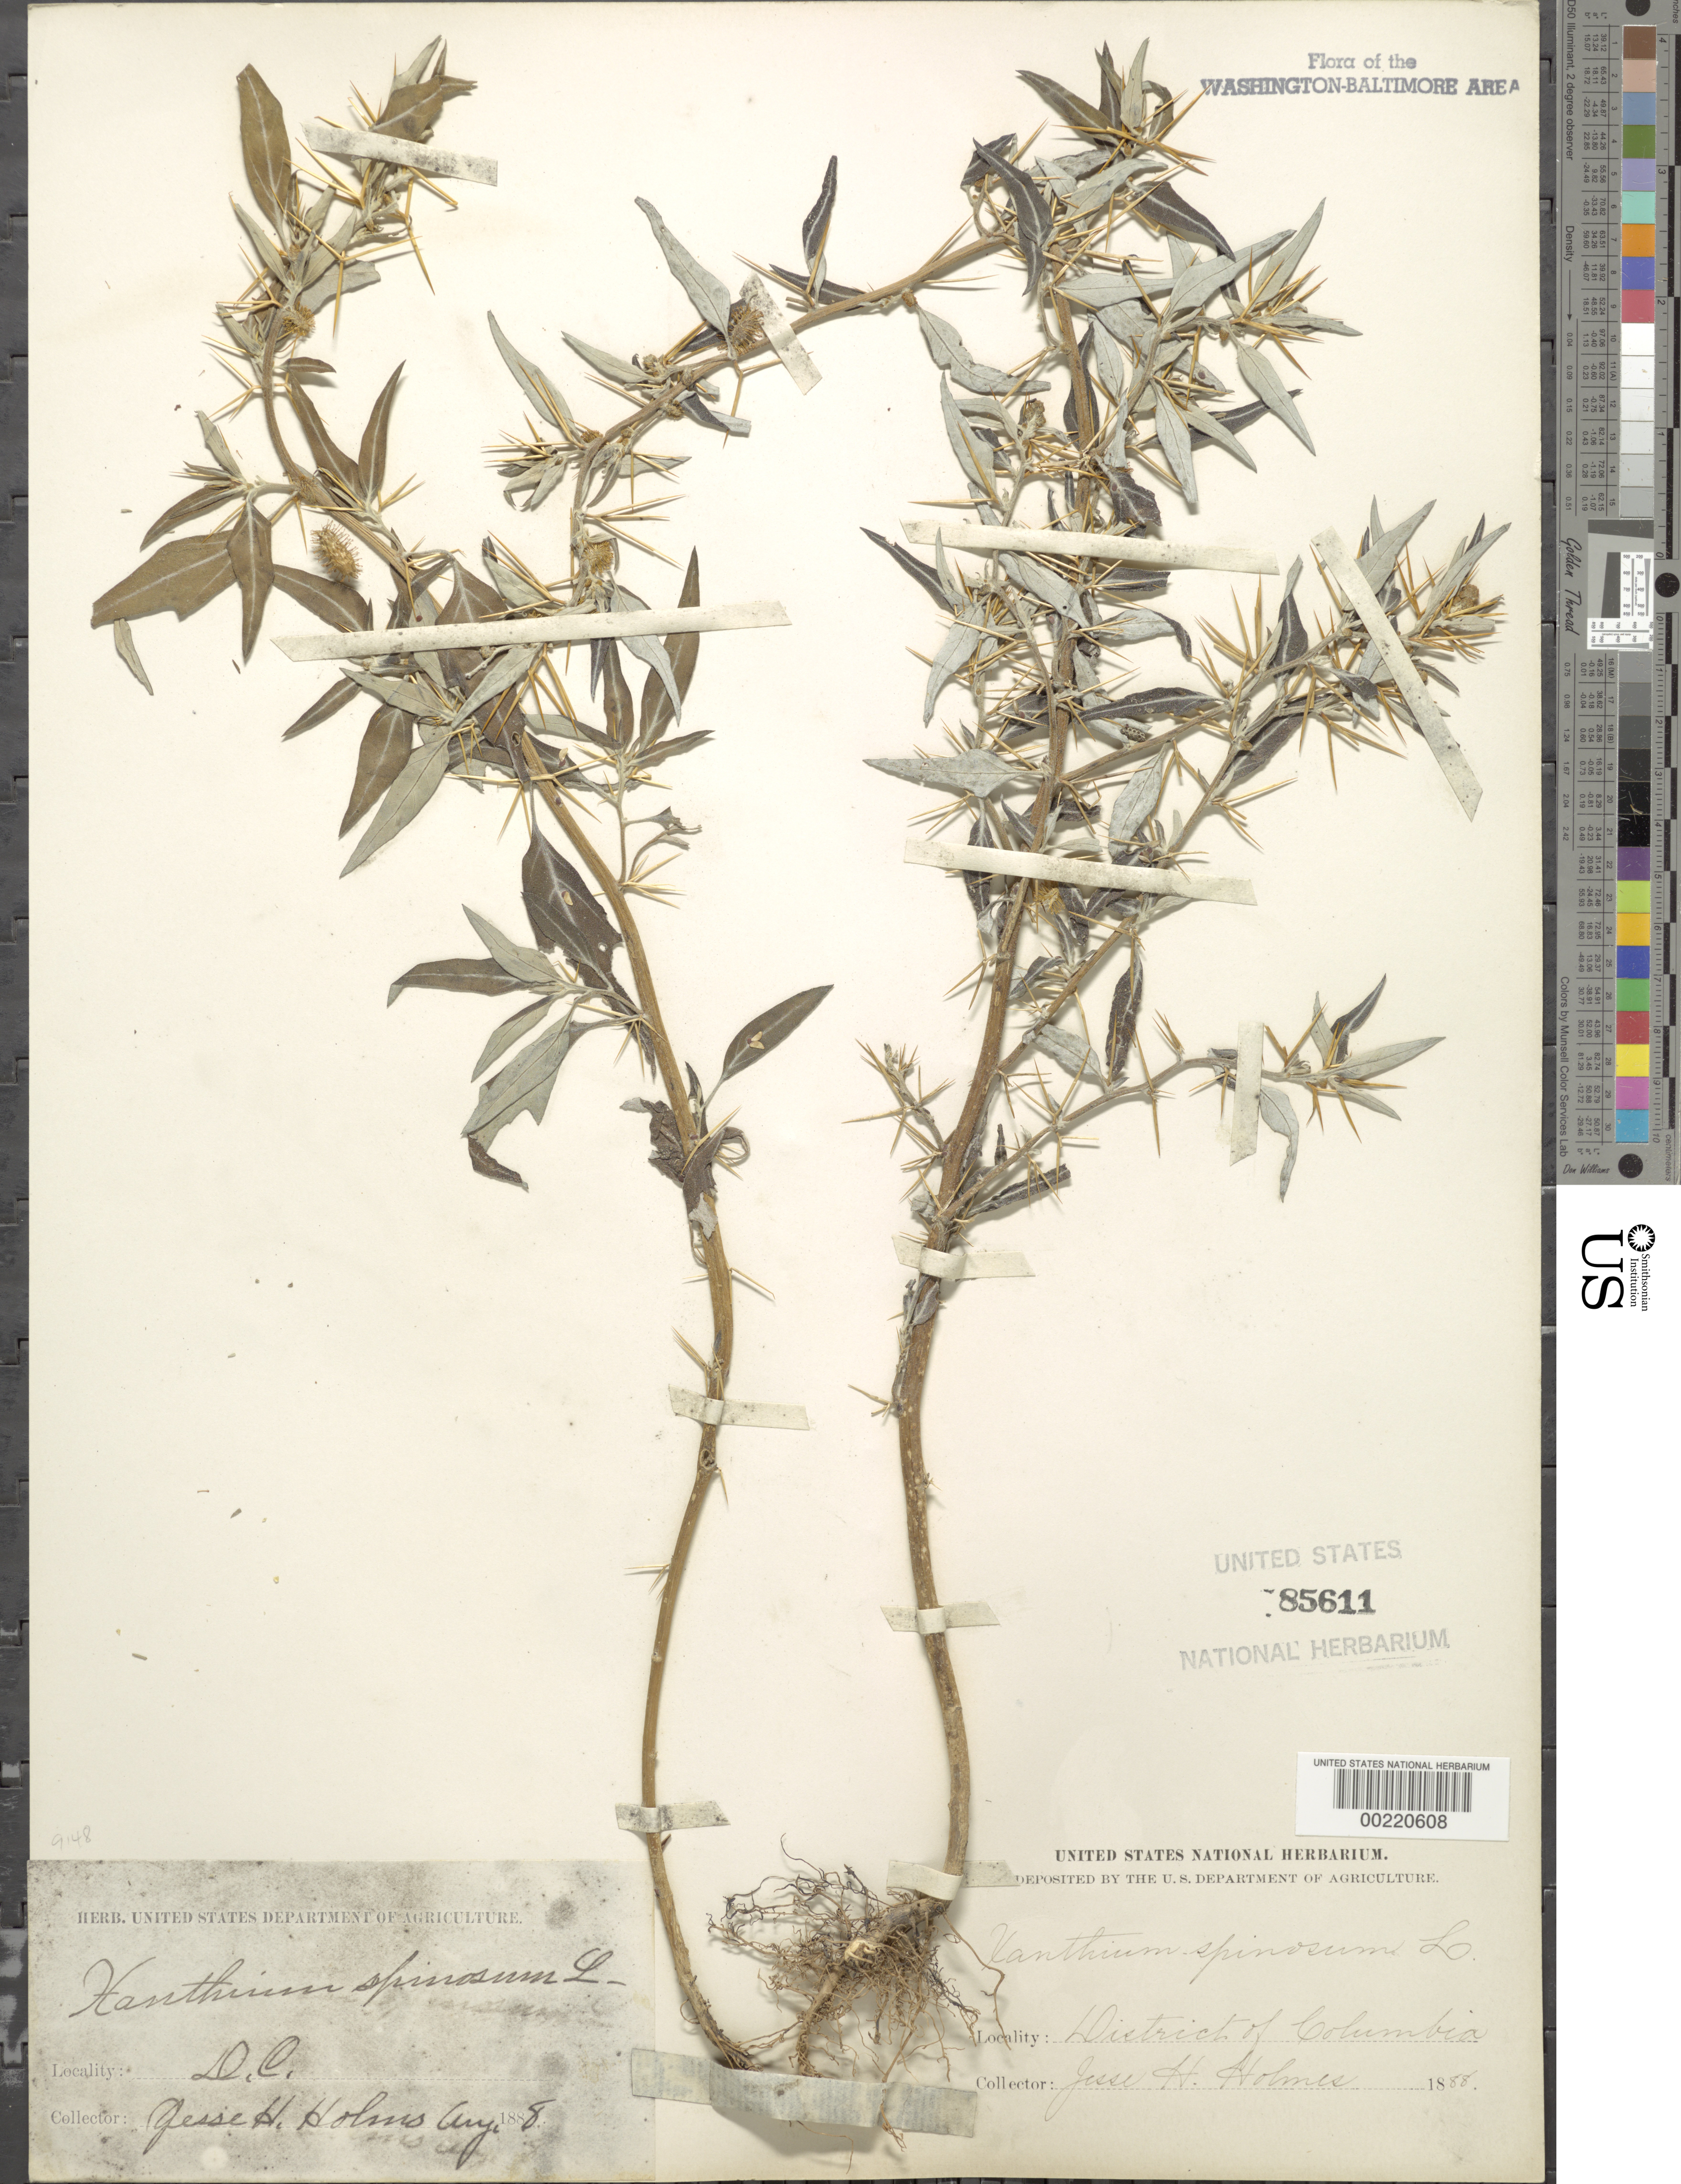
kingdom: Plantae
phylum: Tracheophyta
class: Magnoliopsida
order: Asterales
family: Asteraceae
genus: Xanthium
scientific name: Xanthium spinosum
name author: L.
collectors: J. H. Holms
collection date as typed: Aug 1888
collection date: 1888-08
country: United States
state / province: District of Columbia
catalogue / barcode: US 85611